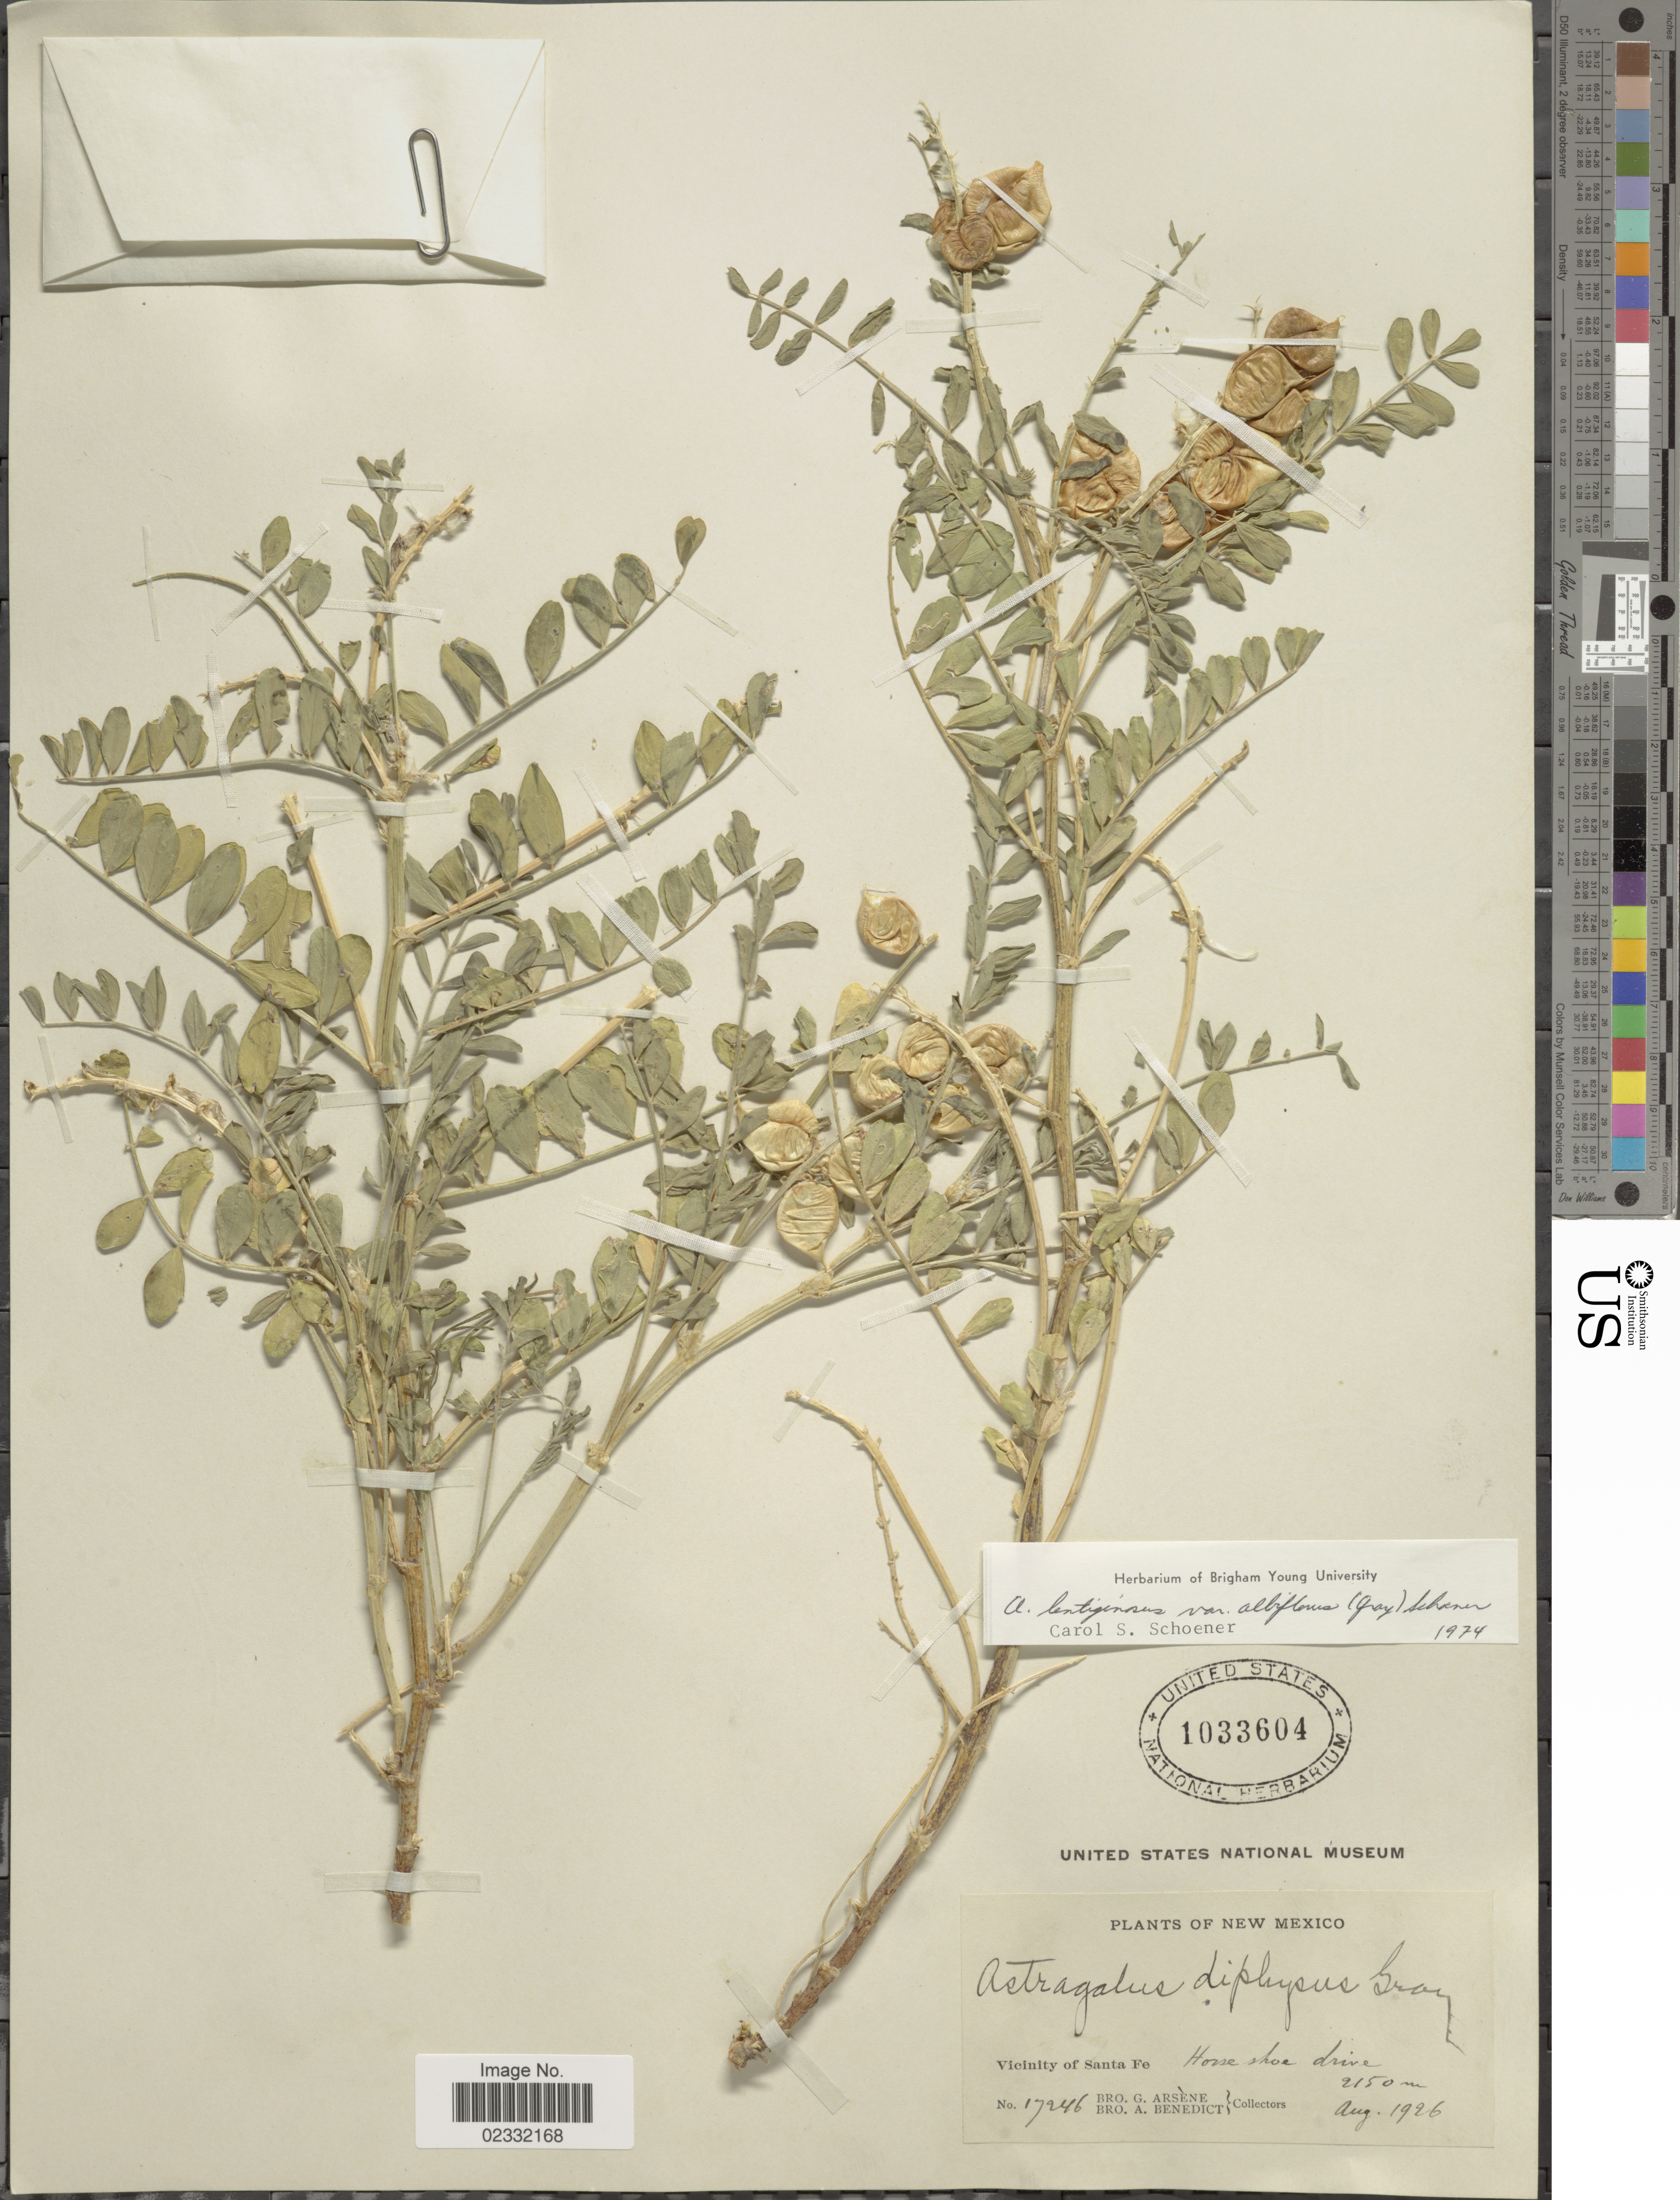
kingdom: Plantae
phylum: Tracheophyta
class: Magnoliopsida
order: Fabales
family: Fabaceae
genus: Astragalus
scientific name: Astragalus lentiginosus var. albiflorus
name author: (A. Gray) Schoener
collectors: Bro. G. Arsène & Bro. A. Benedict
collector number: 17246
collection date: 1926-08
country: United States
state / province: New Mexico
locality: Vicinity of Santa Fe, Horse shie drive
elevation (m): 2150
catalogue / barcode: US 1033604